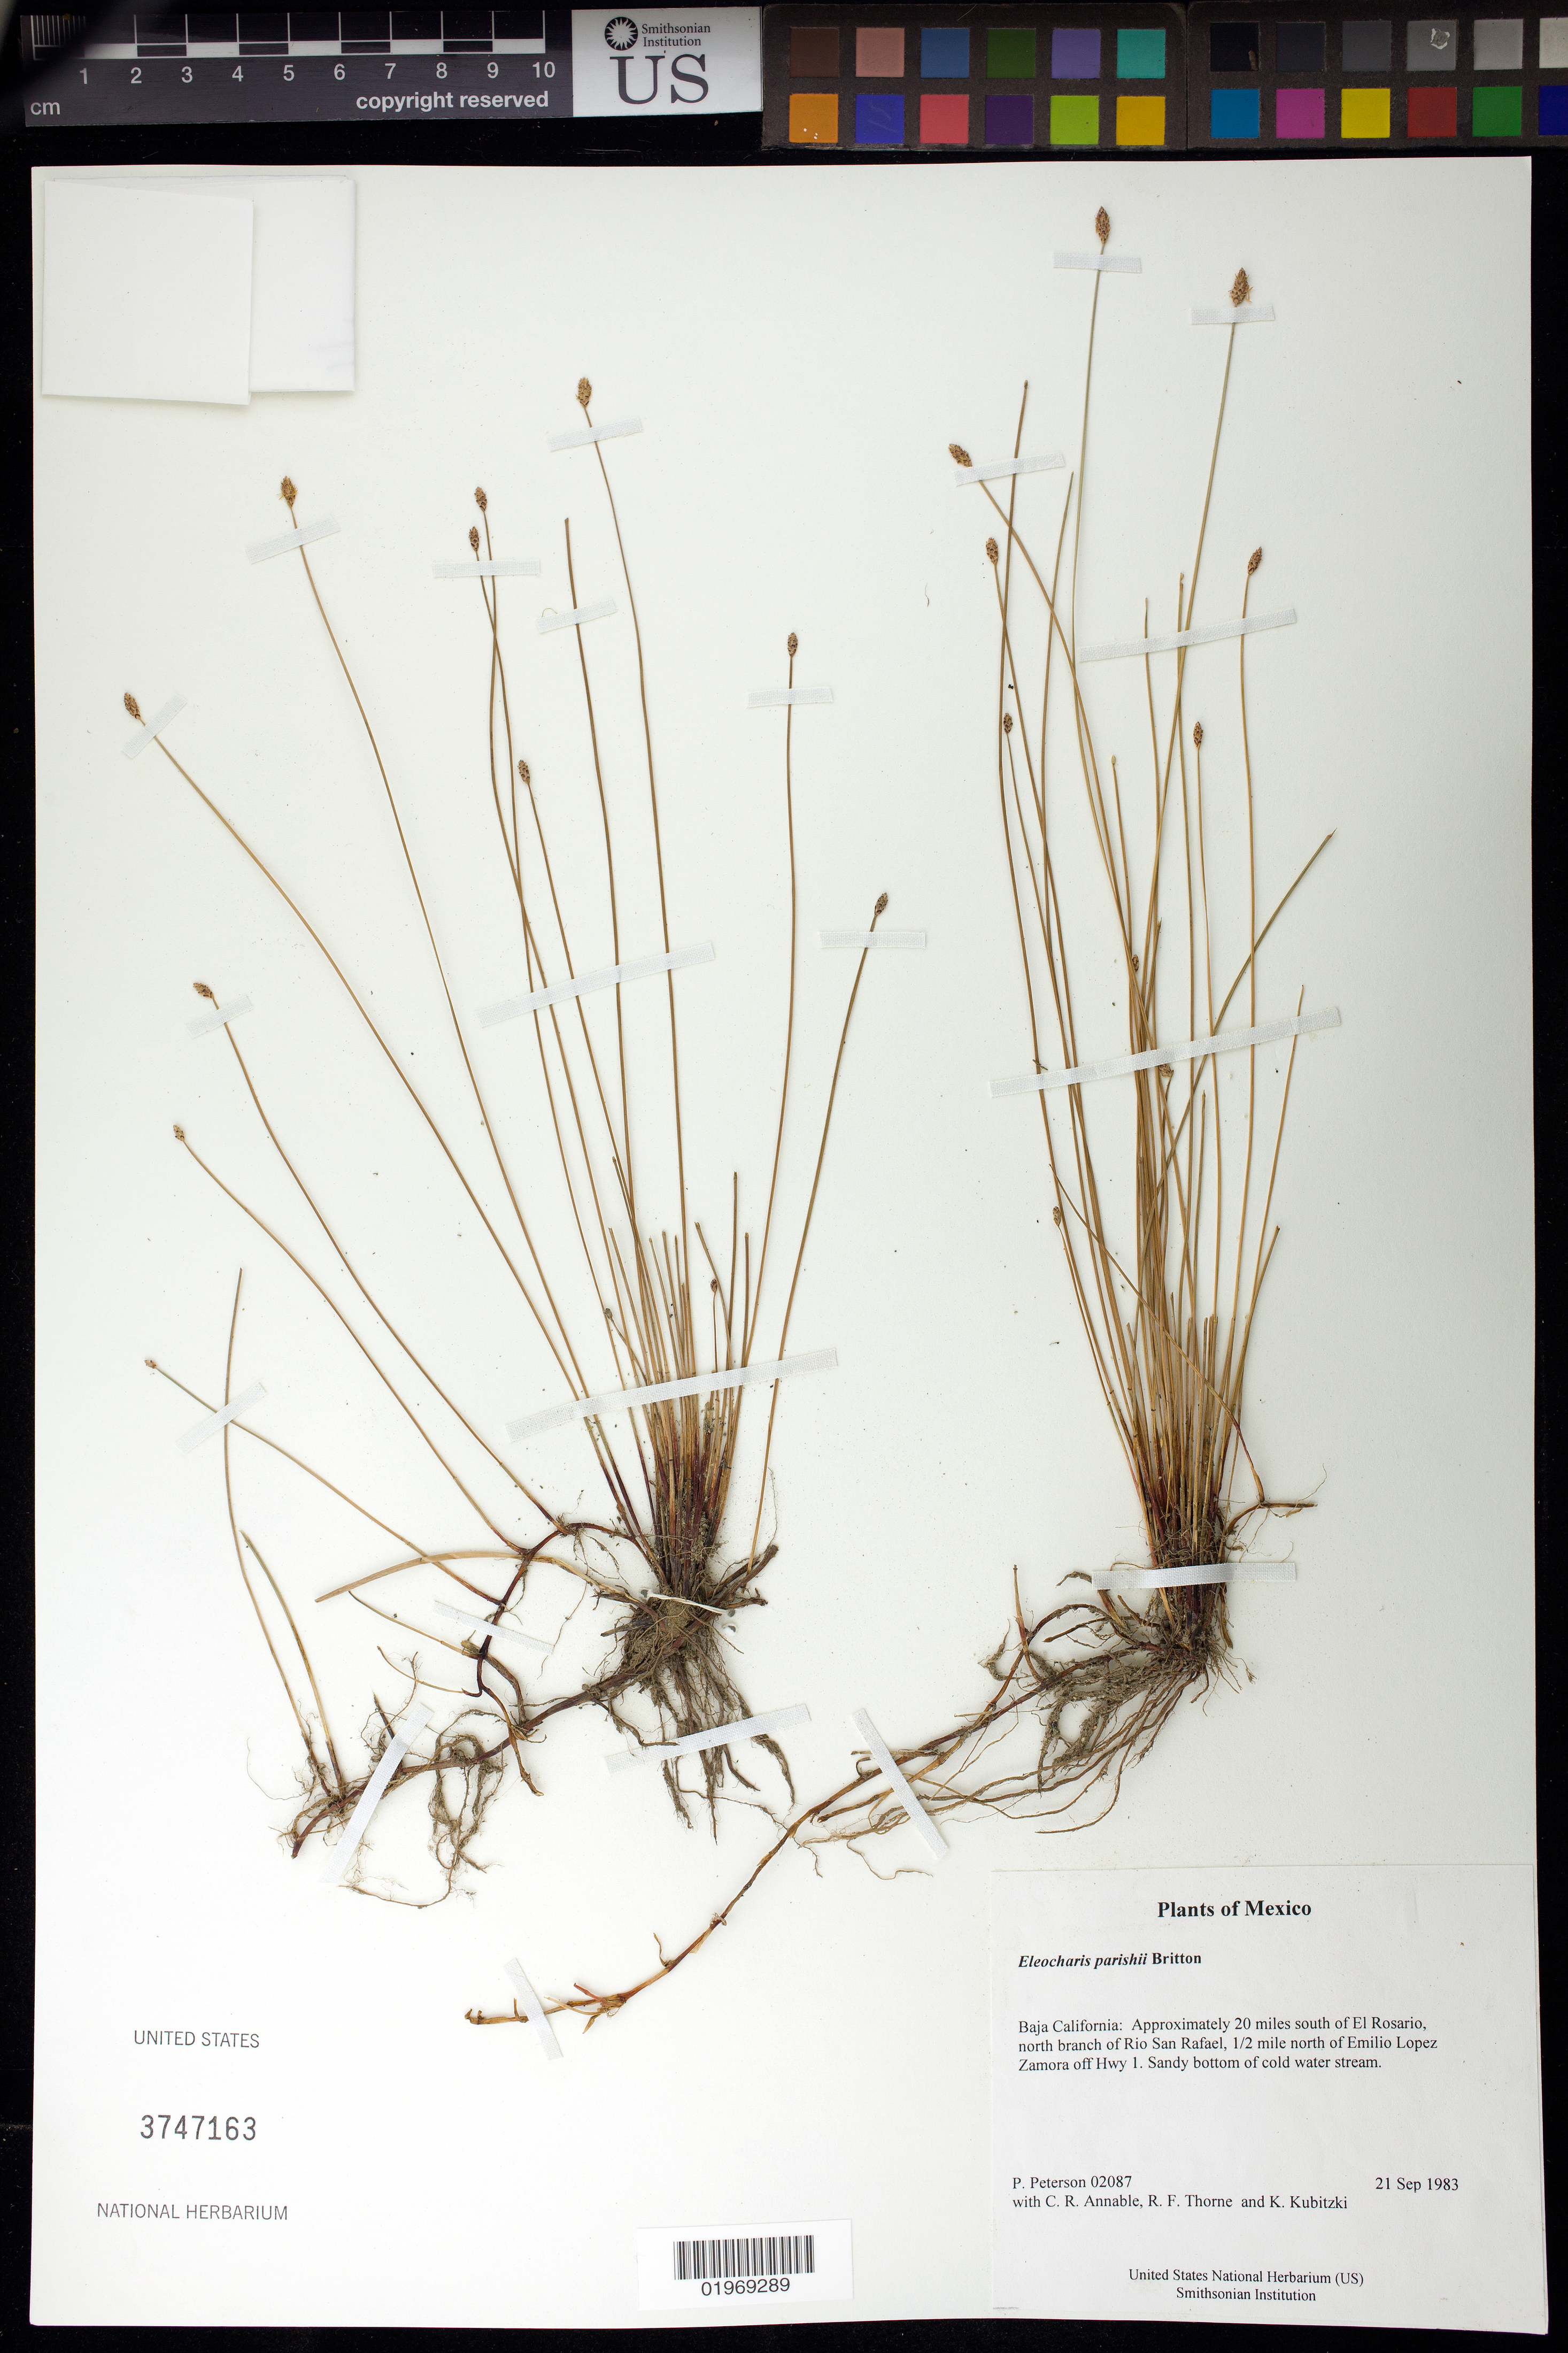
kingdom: Plantae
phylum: Tracheophyta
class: Liliopsida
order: Poales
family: Cyperaceae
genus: Eleocharis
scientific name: Eleocharis parishii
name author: Britton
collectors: P. M. Peterson, C. R. Annable, R. F. Thorne & K. Kubitzki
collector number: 02087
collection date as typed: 21 Sep 1983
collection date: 1983-09-21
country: Mexico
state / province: Baja California Norte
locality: Approximately 20 miles south of El Rosario, north branch of Rio San Rafael, 1/2 mile north of Emilio Lopez Zamora off Hwy 1.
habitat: Sandy bottom of cold water stream.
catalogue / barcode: US 3747163